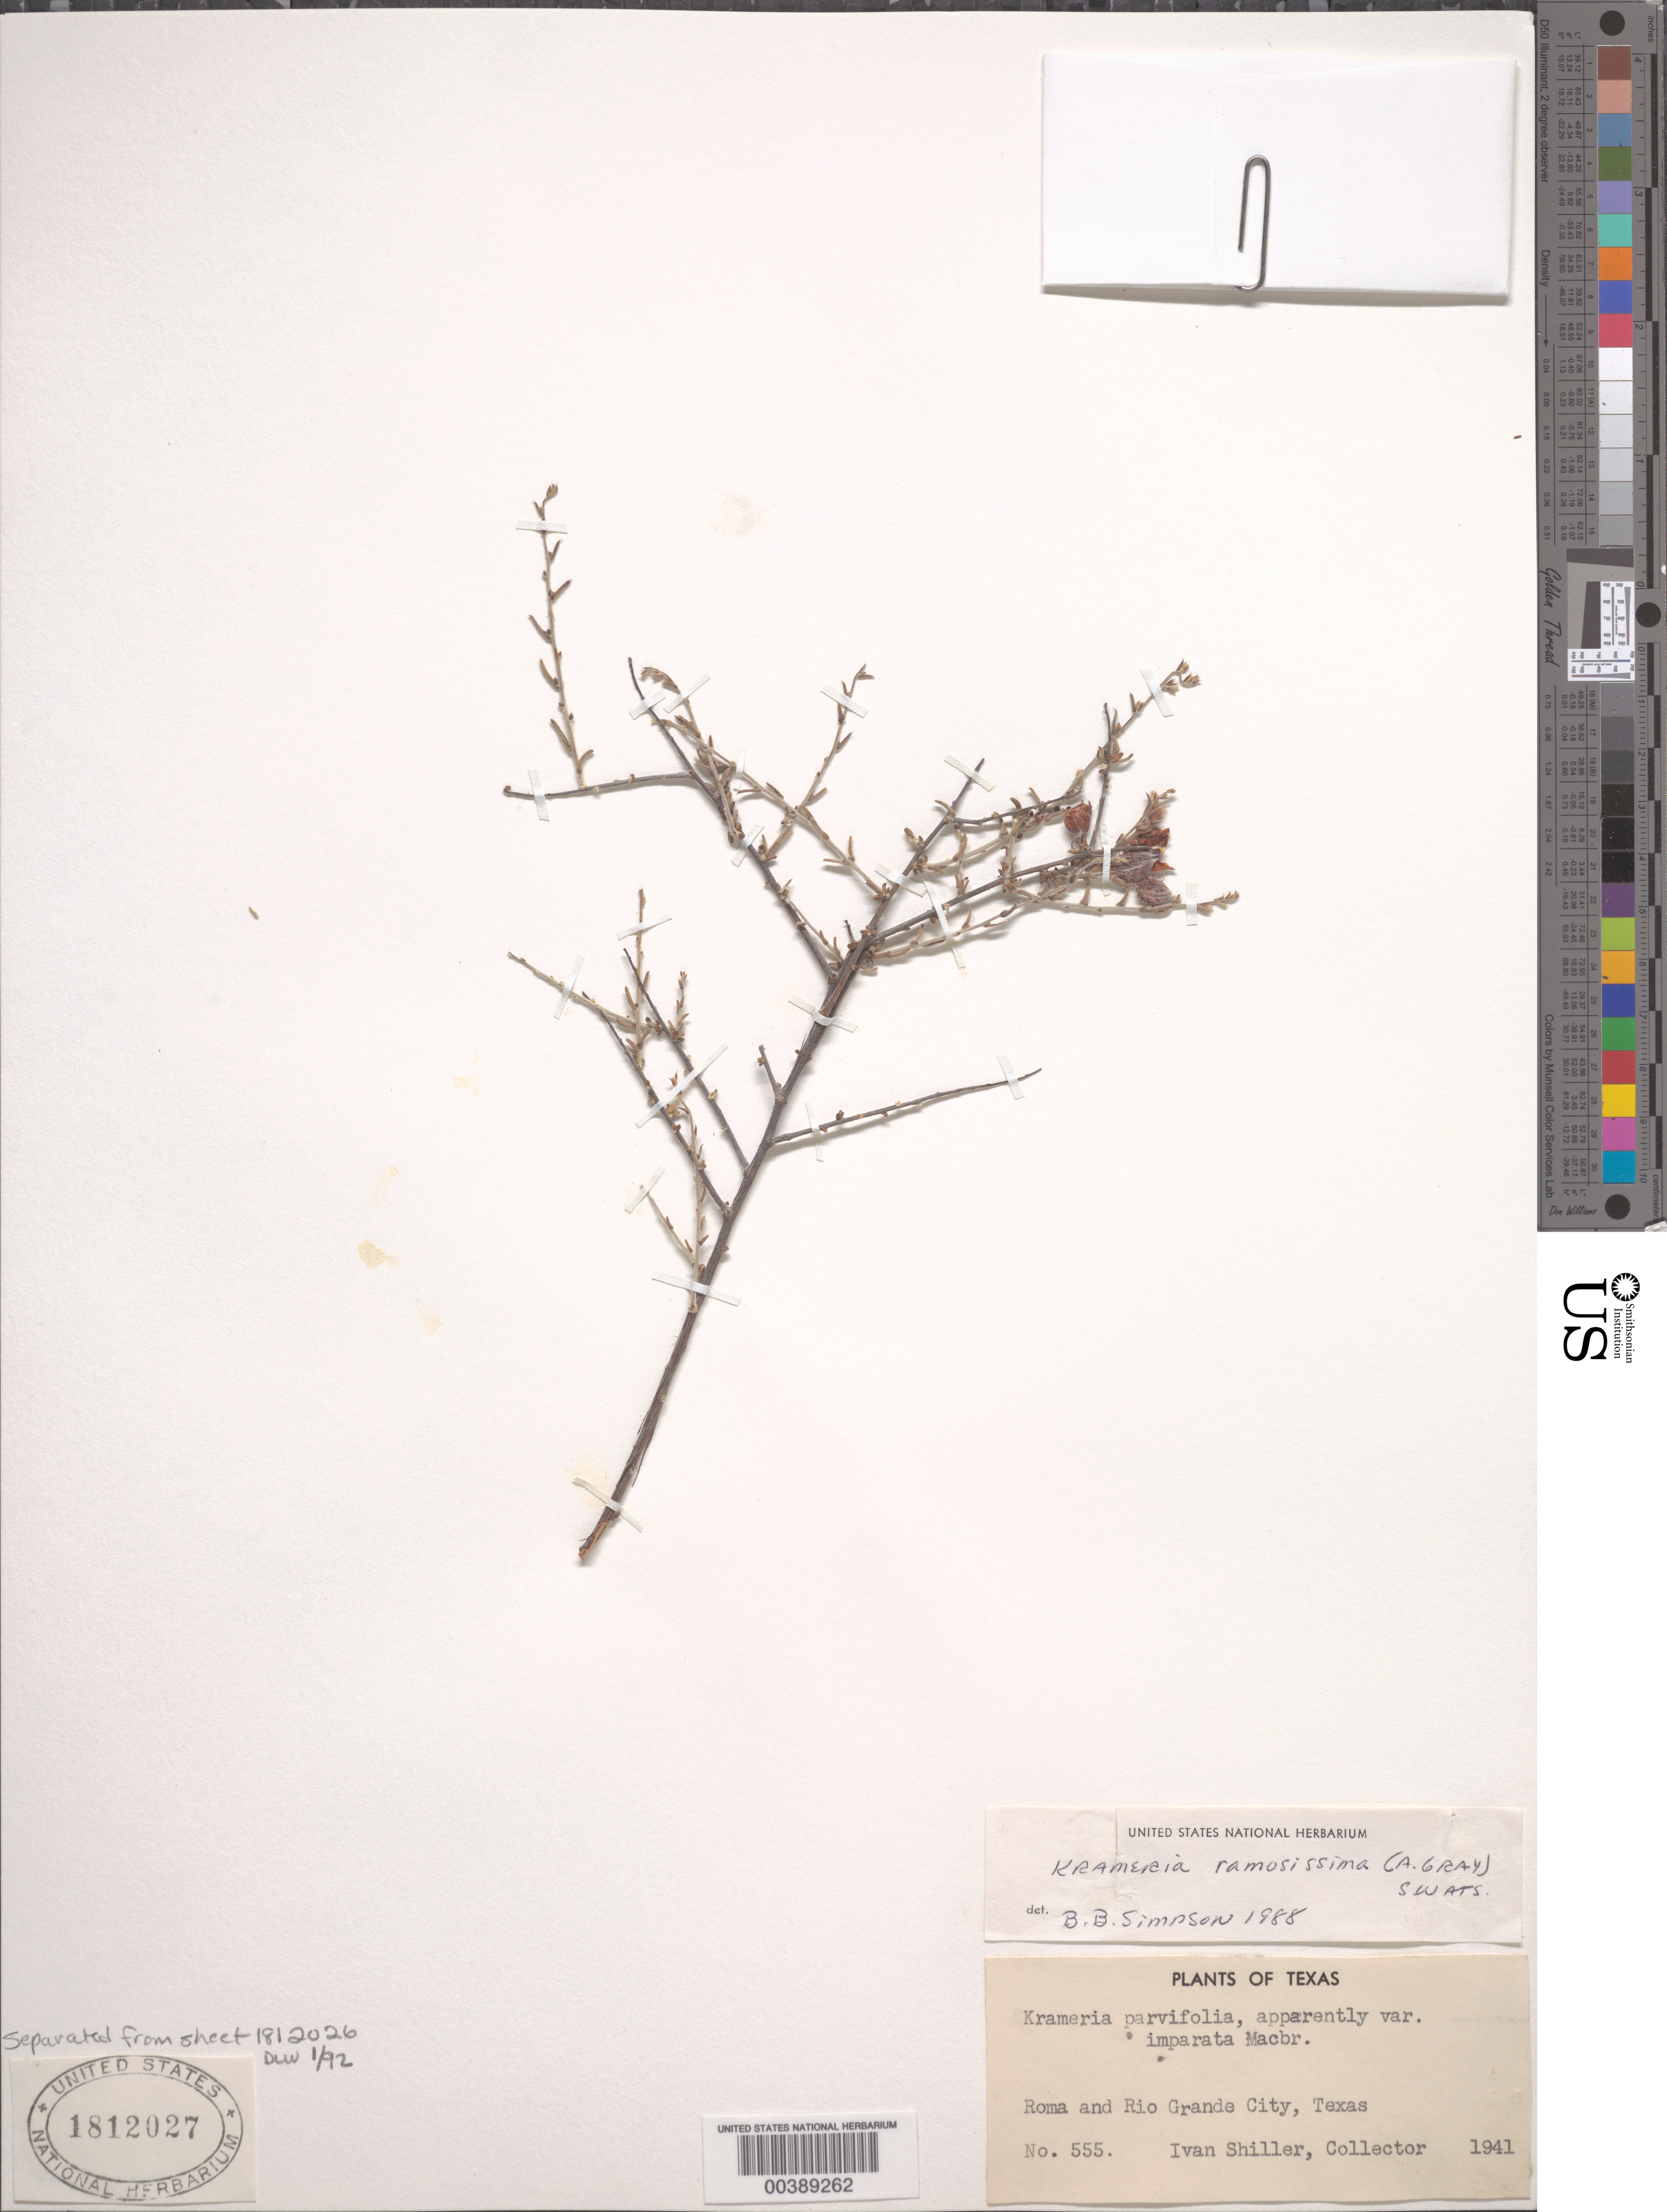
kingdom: Plantae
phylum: Tracheophyta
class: Magnoliopsida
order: Zygophyllales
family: Krameriaceae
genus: Krameria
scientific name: Krameria ramosissima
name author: (A. Gray) S. Watson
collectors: I. Shiller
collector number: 555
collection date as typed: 1941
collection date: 1941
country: United States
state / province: Texas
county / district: Starr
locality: Roma and rio grande city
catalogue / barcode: US 1812027